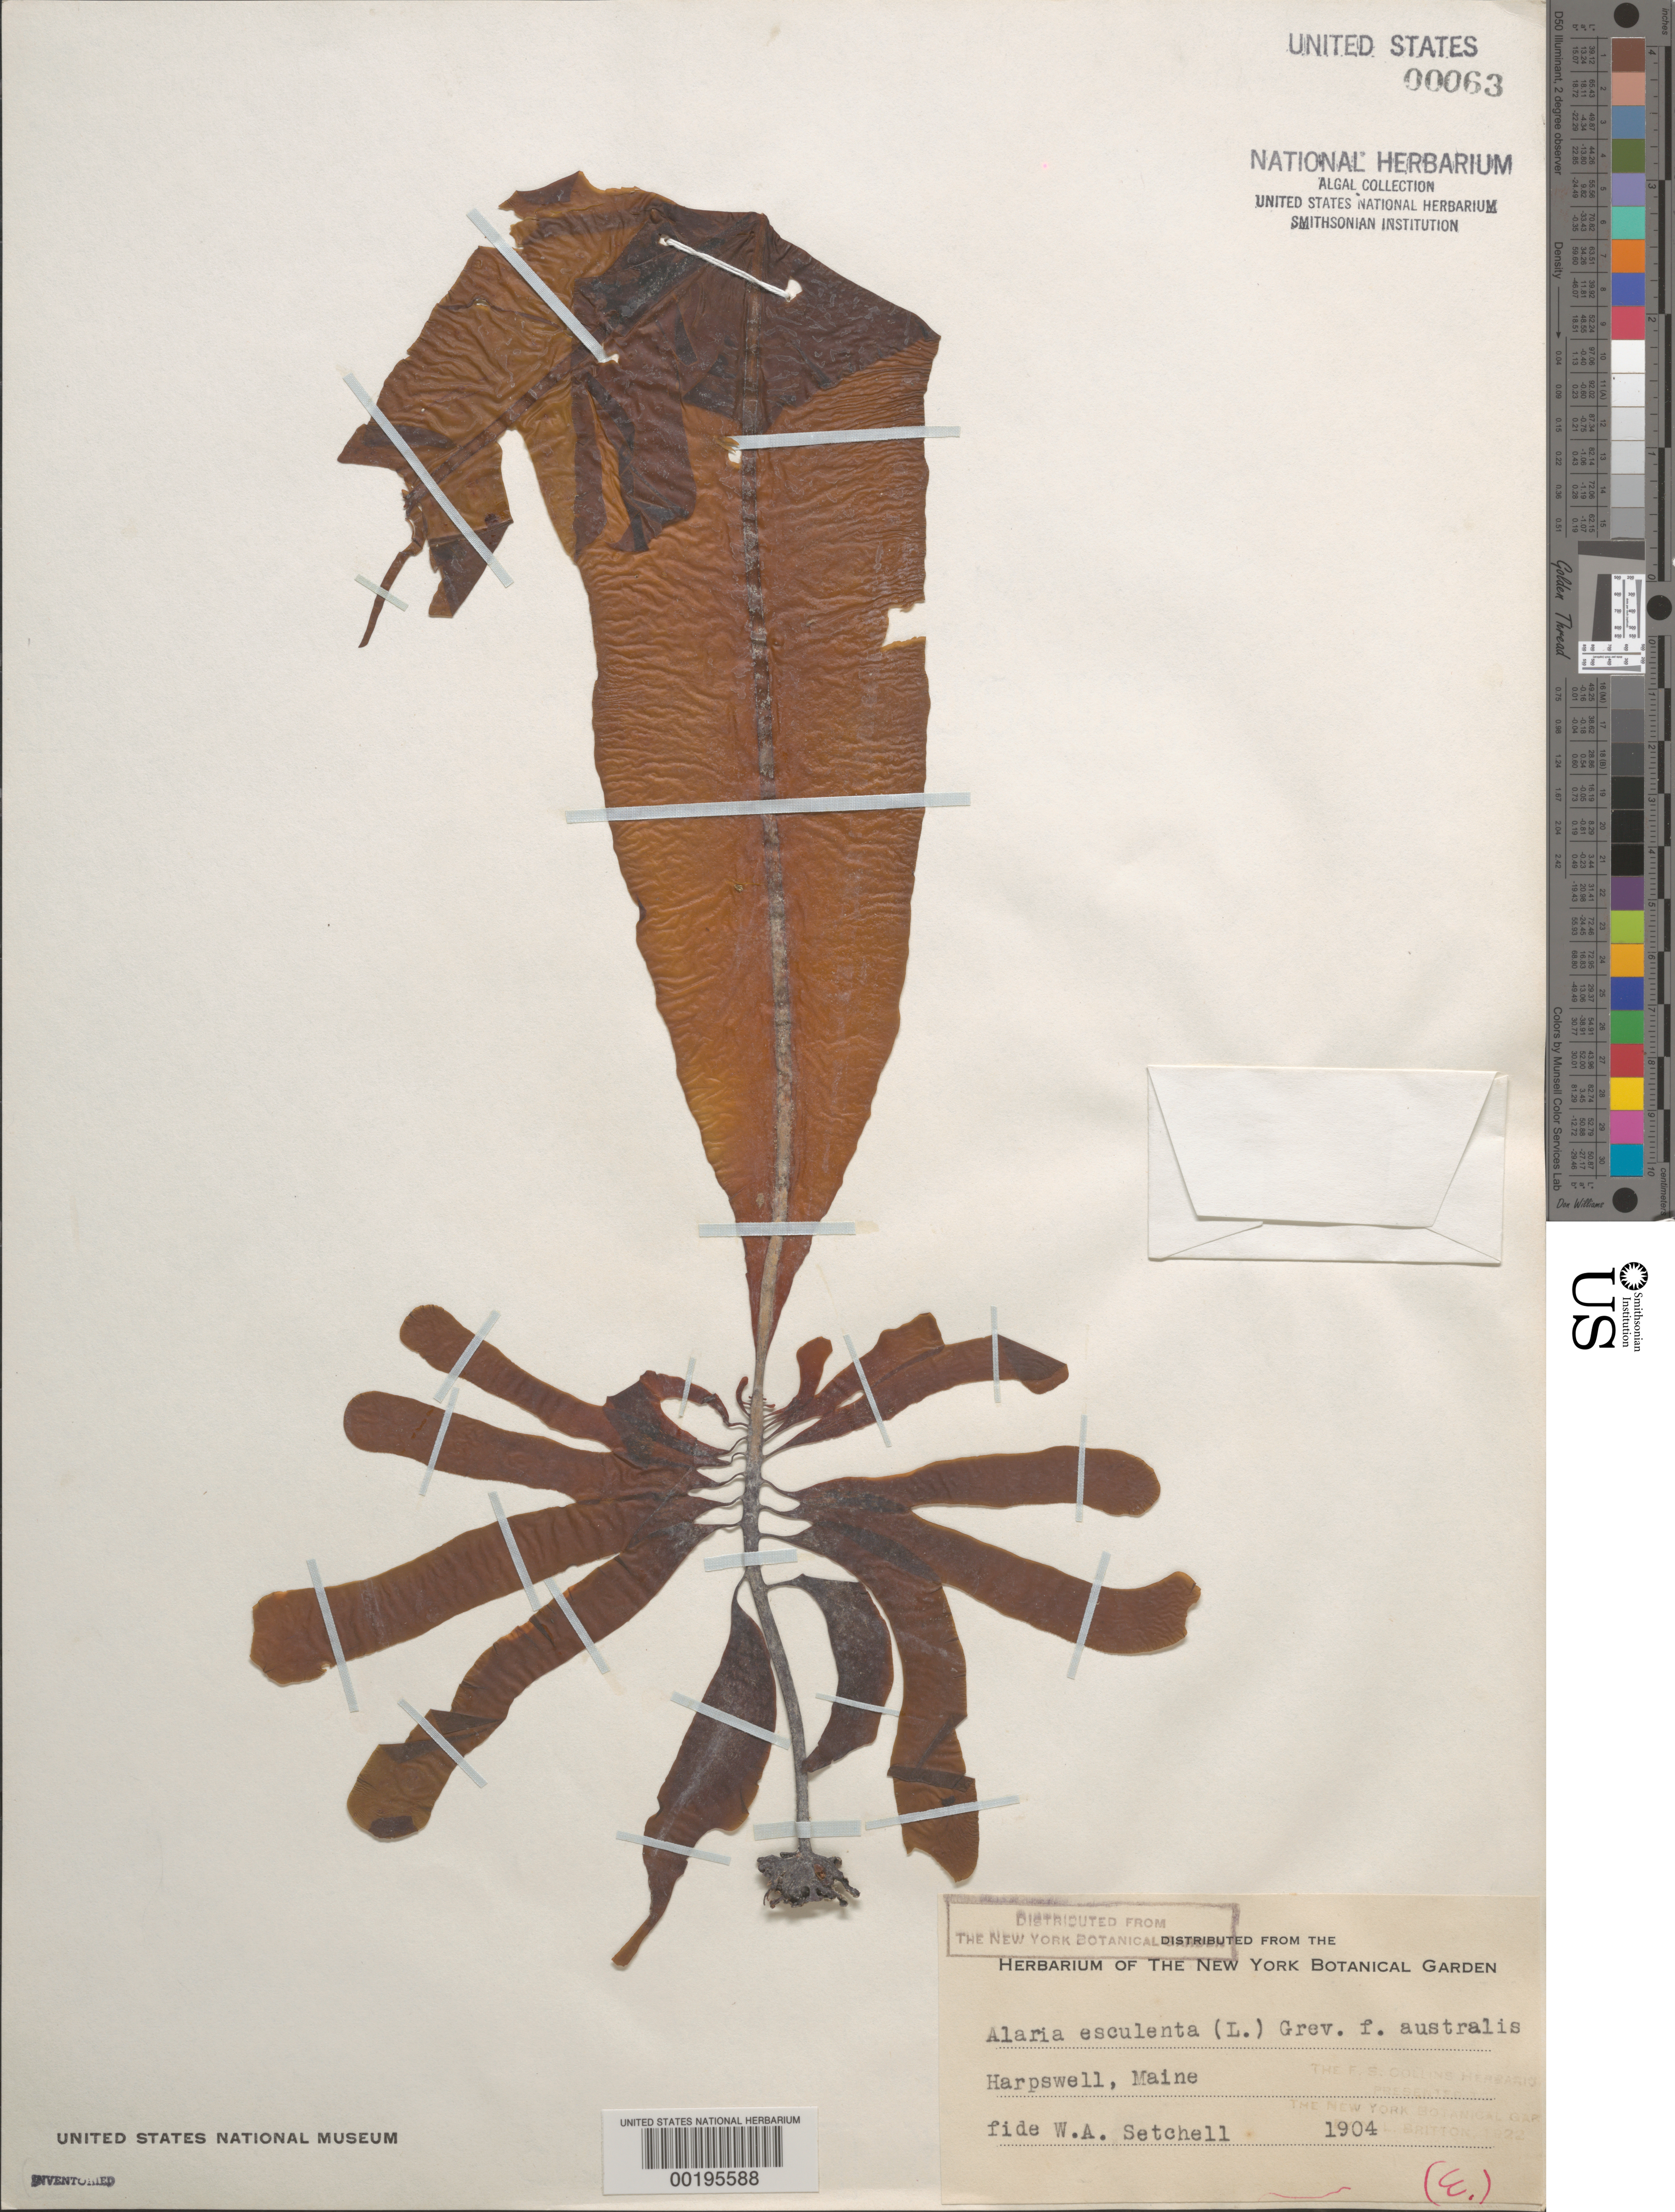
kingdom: Chromista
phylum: Ochrophyta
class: Phaeophyceae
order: Laminariales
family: Alariaceae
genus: Alaria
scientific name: Alaria esculenta f. australis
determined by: Setchell, William A.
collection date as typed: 1904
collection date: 1904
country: United States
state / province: Maine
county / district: Cumberland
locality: Harpswell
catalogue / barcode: US 63